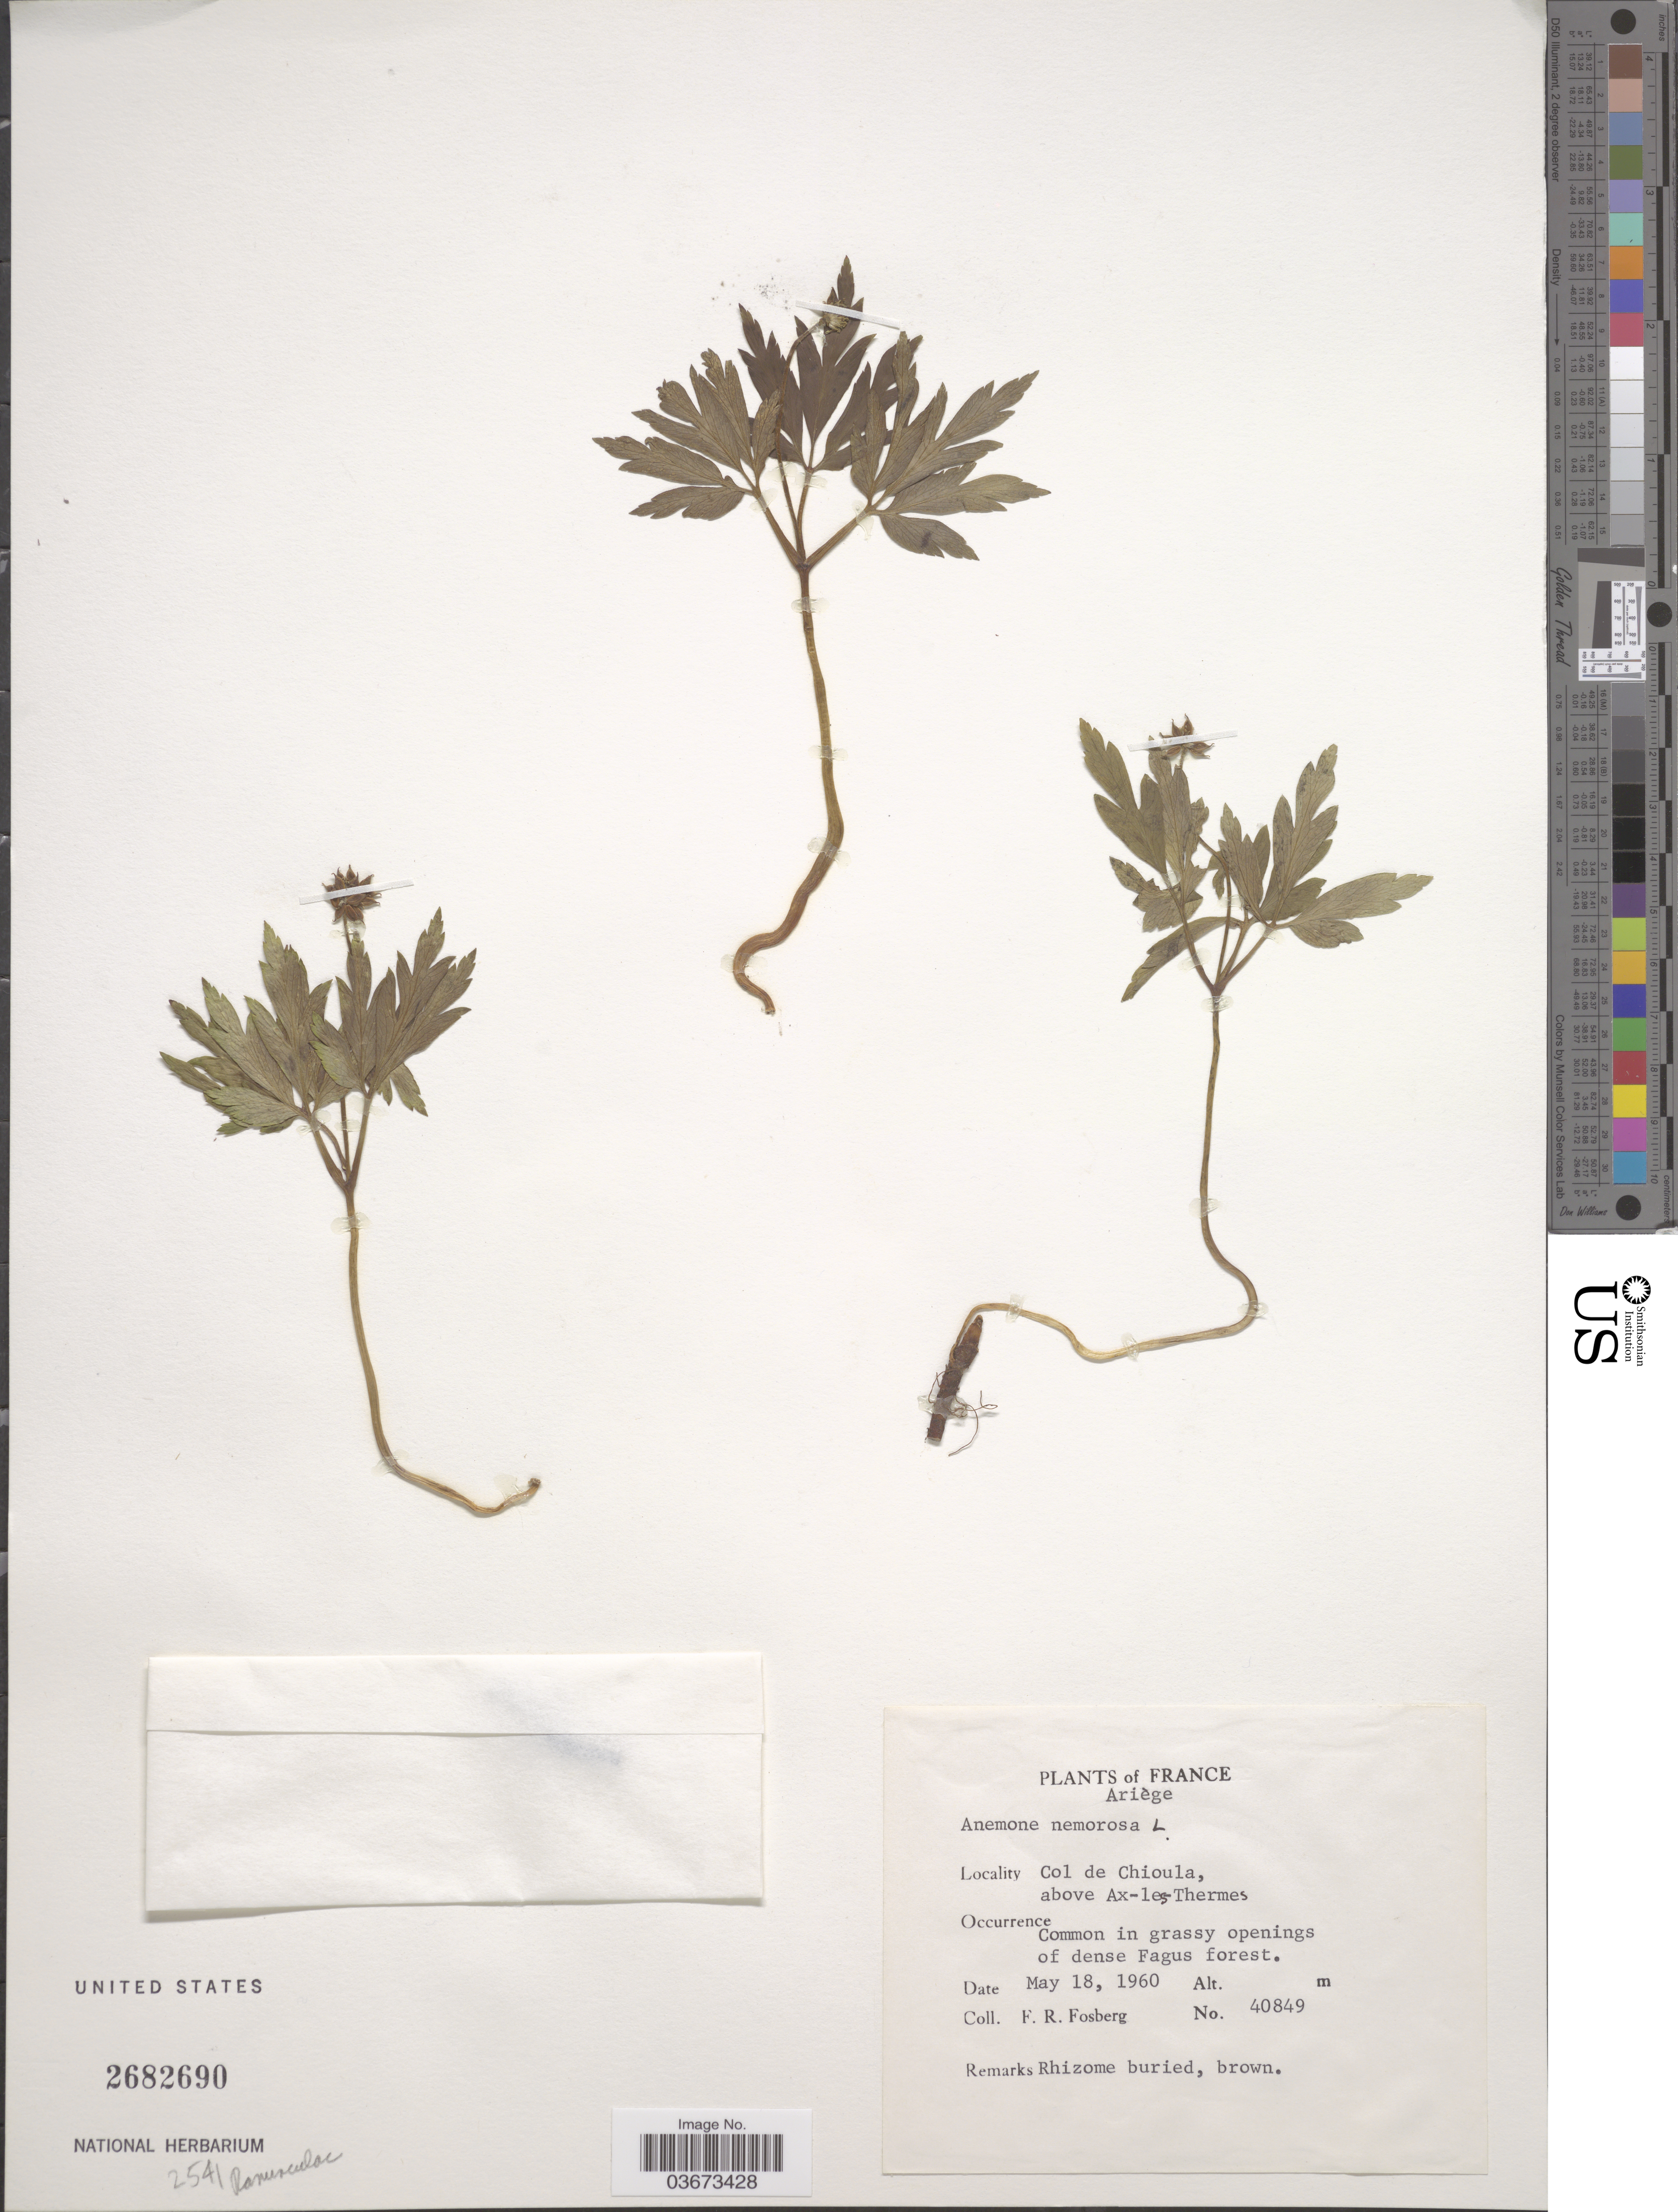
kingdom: Plantae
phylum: Tracheophyta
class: Magnoliopsida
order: Ranunculales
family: Ranunculaceae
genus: Anemone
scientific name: Anemone nemorosa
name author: L.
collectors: F. R. Fosberg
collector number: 40849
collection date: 1960-05-18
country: France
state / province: Occitanie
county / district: Ariège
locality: Ariège. Col de Chioula, above Ax-les-Thermes.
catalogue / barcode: US 2682690